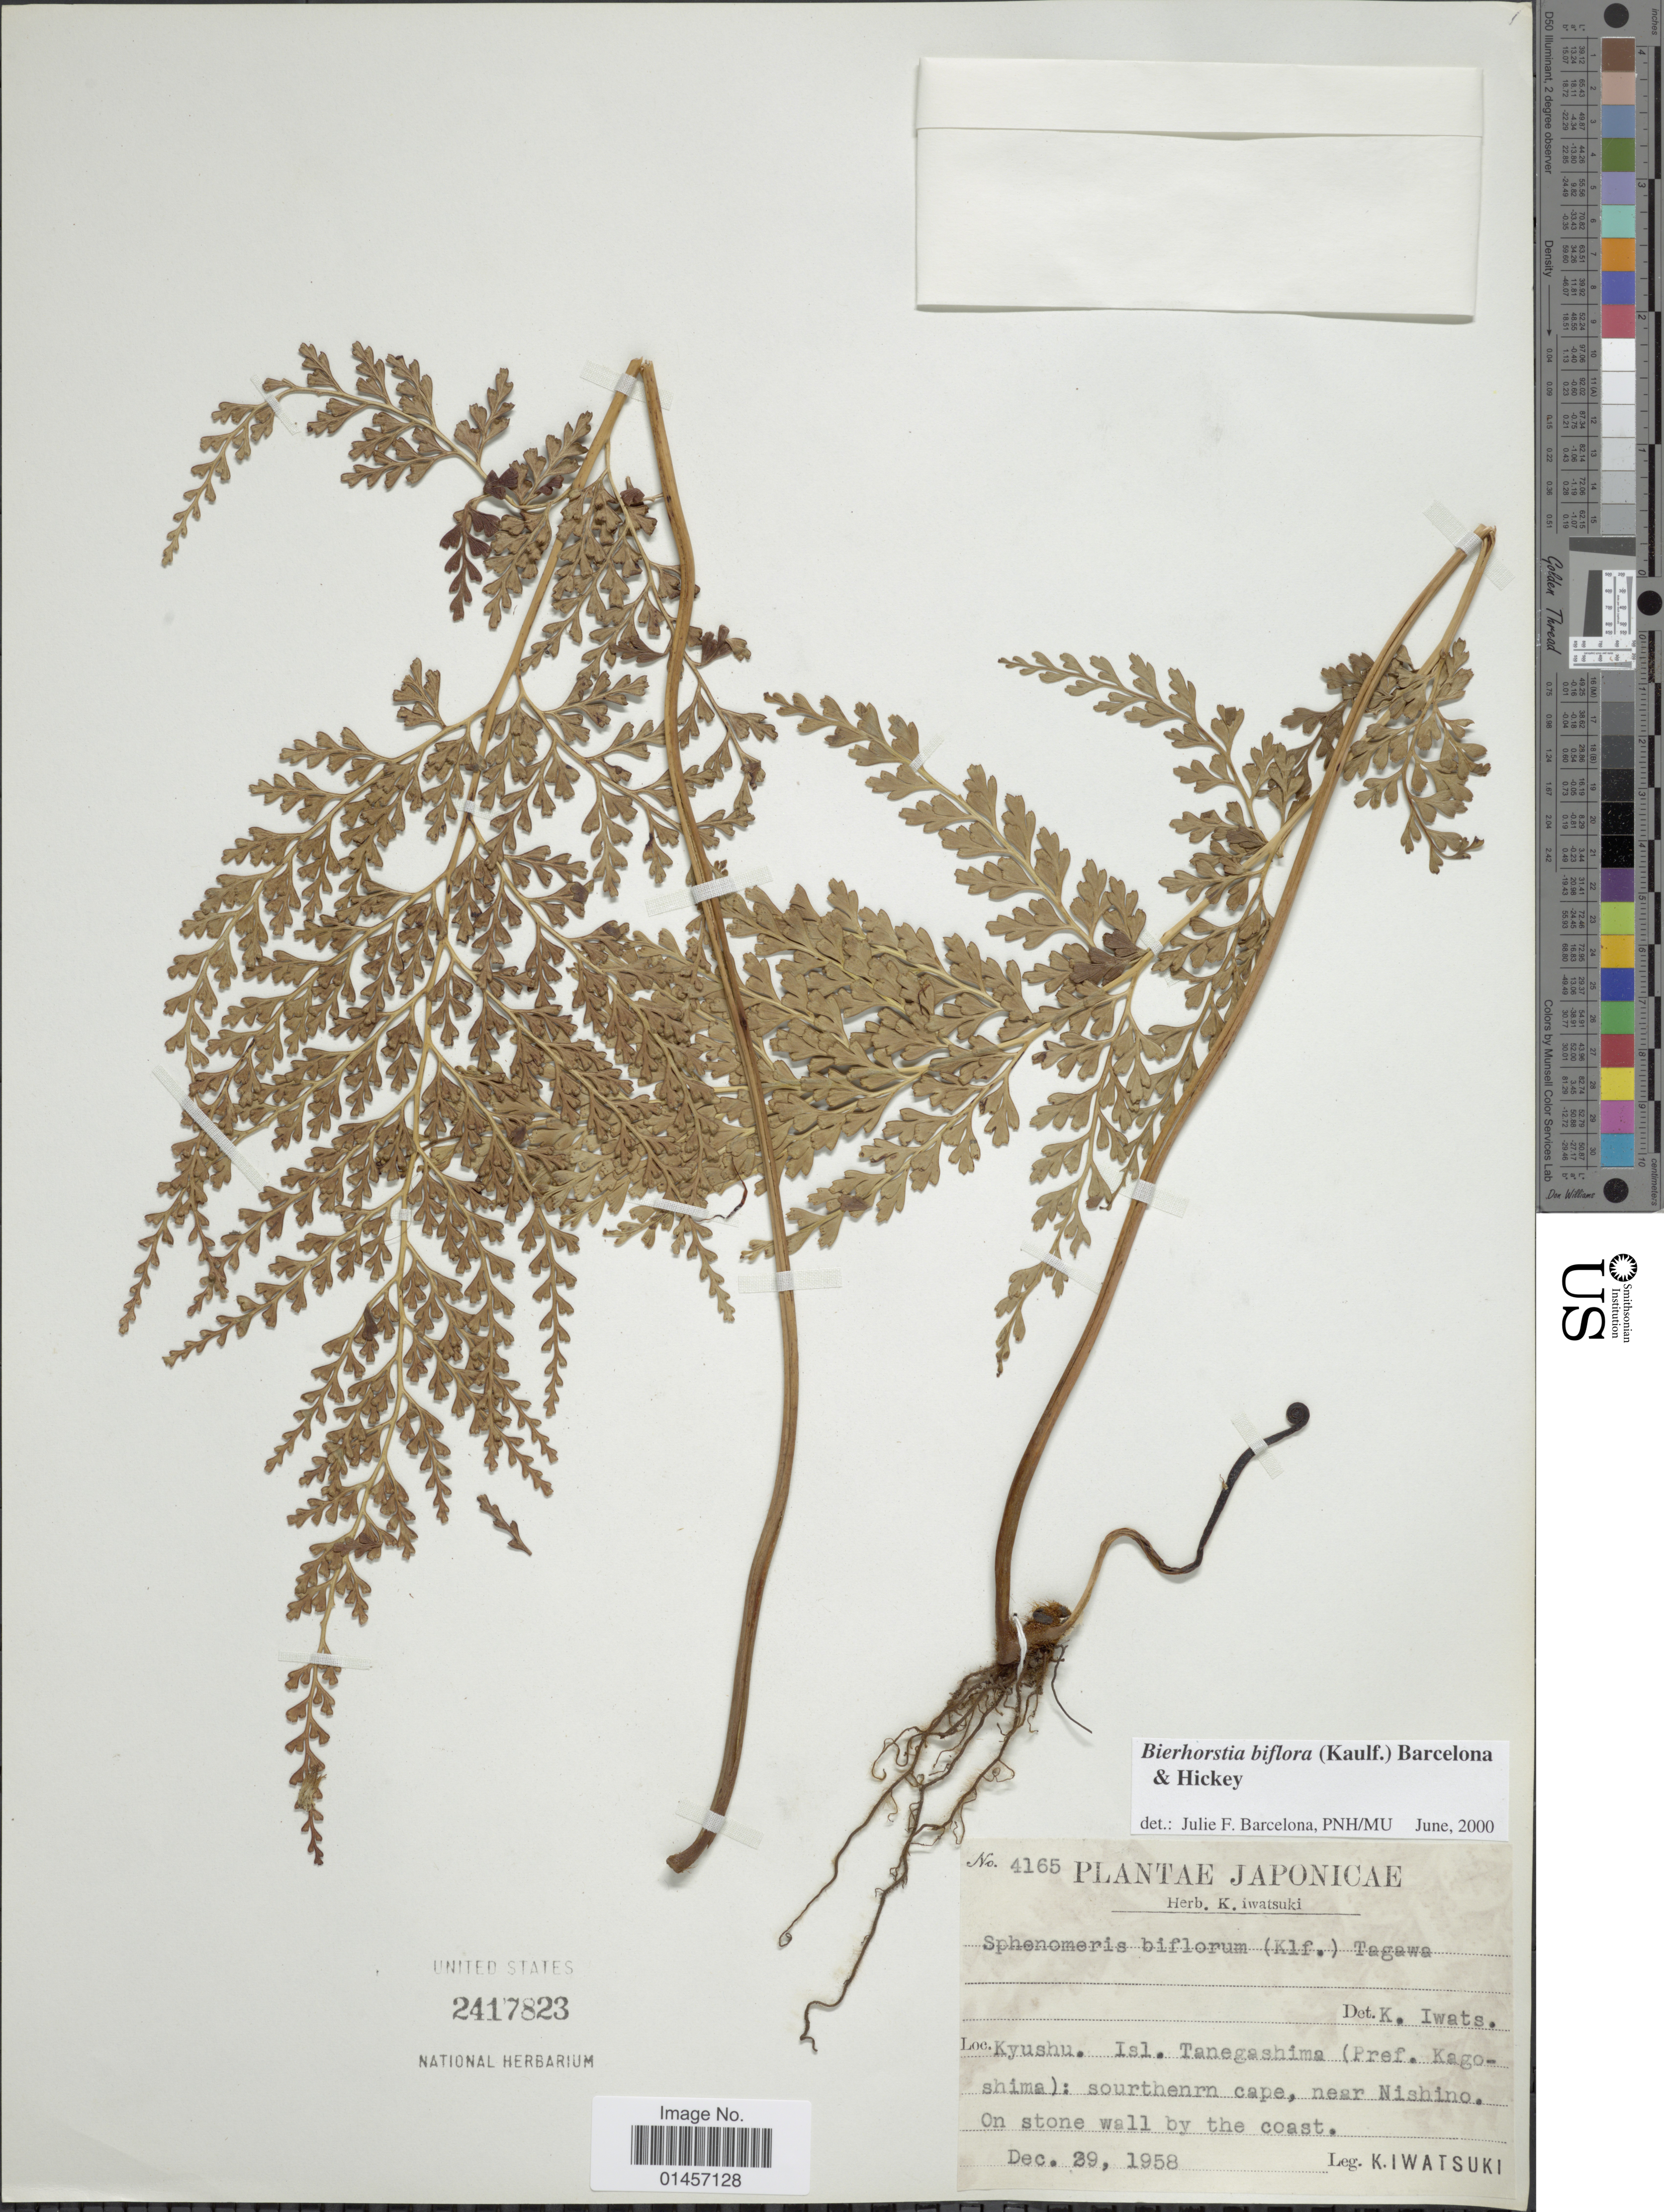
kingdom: Plantae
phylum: Tracheophyta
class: Polypodiopsida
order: Polypodiales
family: Lindsaeaceae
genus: Sphenomeris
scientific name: Sphenomeris biflora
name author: (Kaulf.) Mett.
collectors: K. Iwatsuki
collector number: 4165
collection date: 1958-12-29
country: Japan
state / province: Kagosima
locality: Kyushu. Isl. Tanegashima(pref. Kagoshima): southern cape, near Nishino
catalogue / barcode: US 2417823